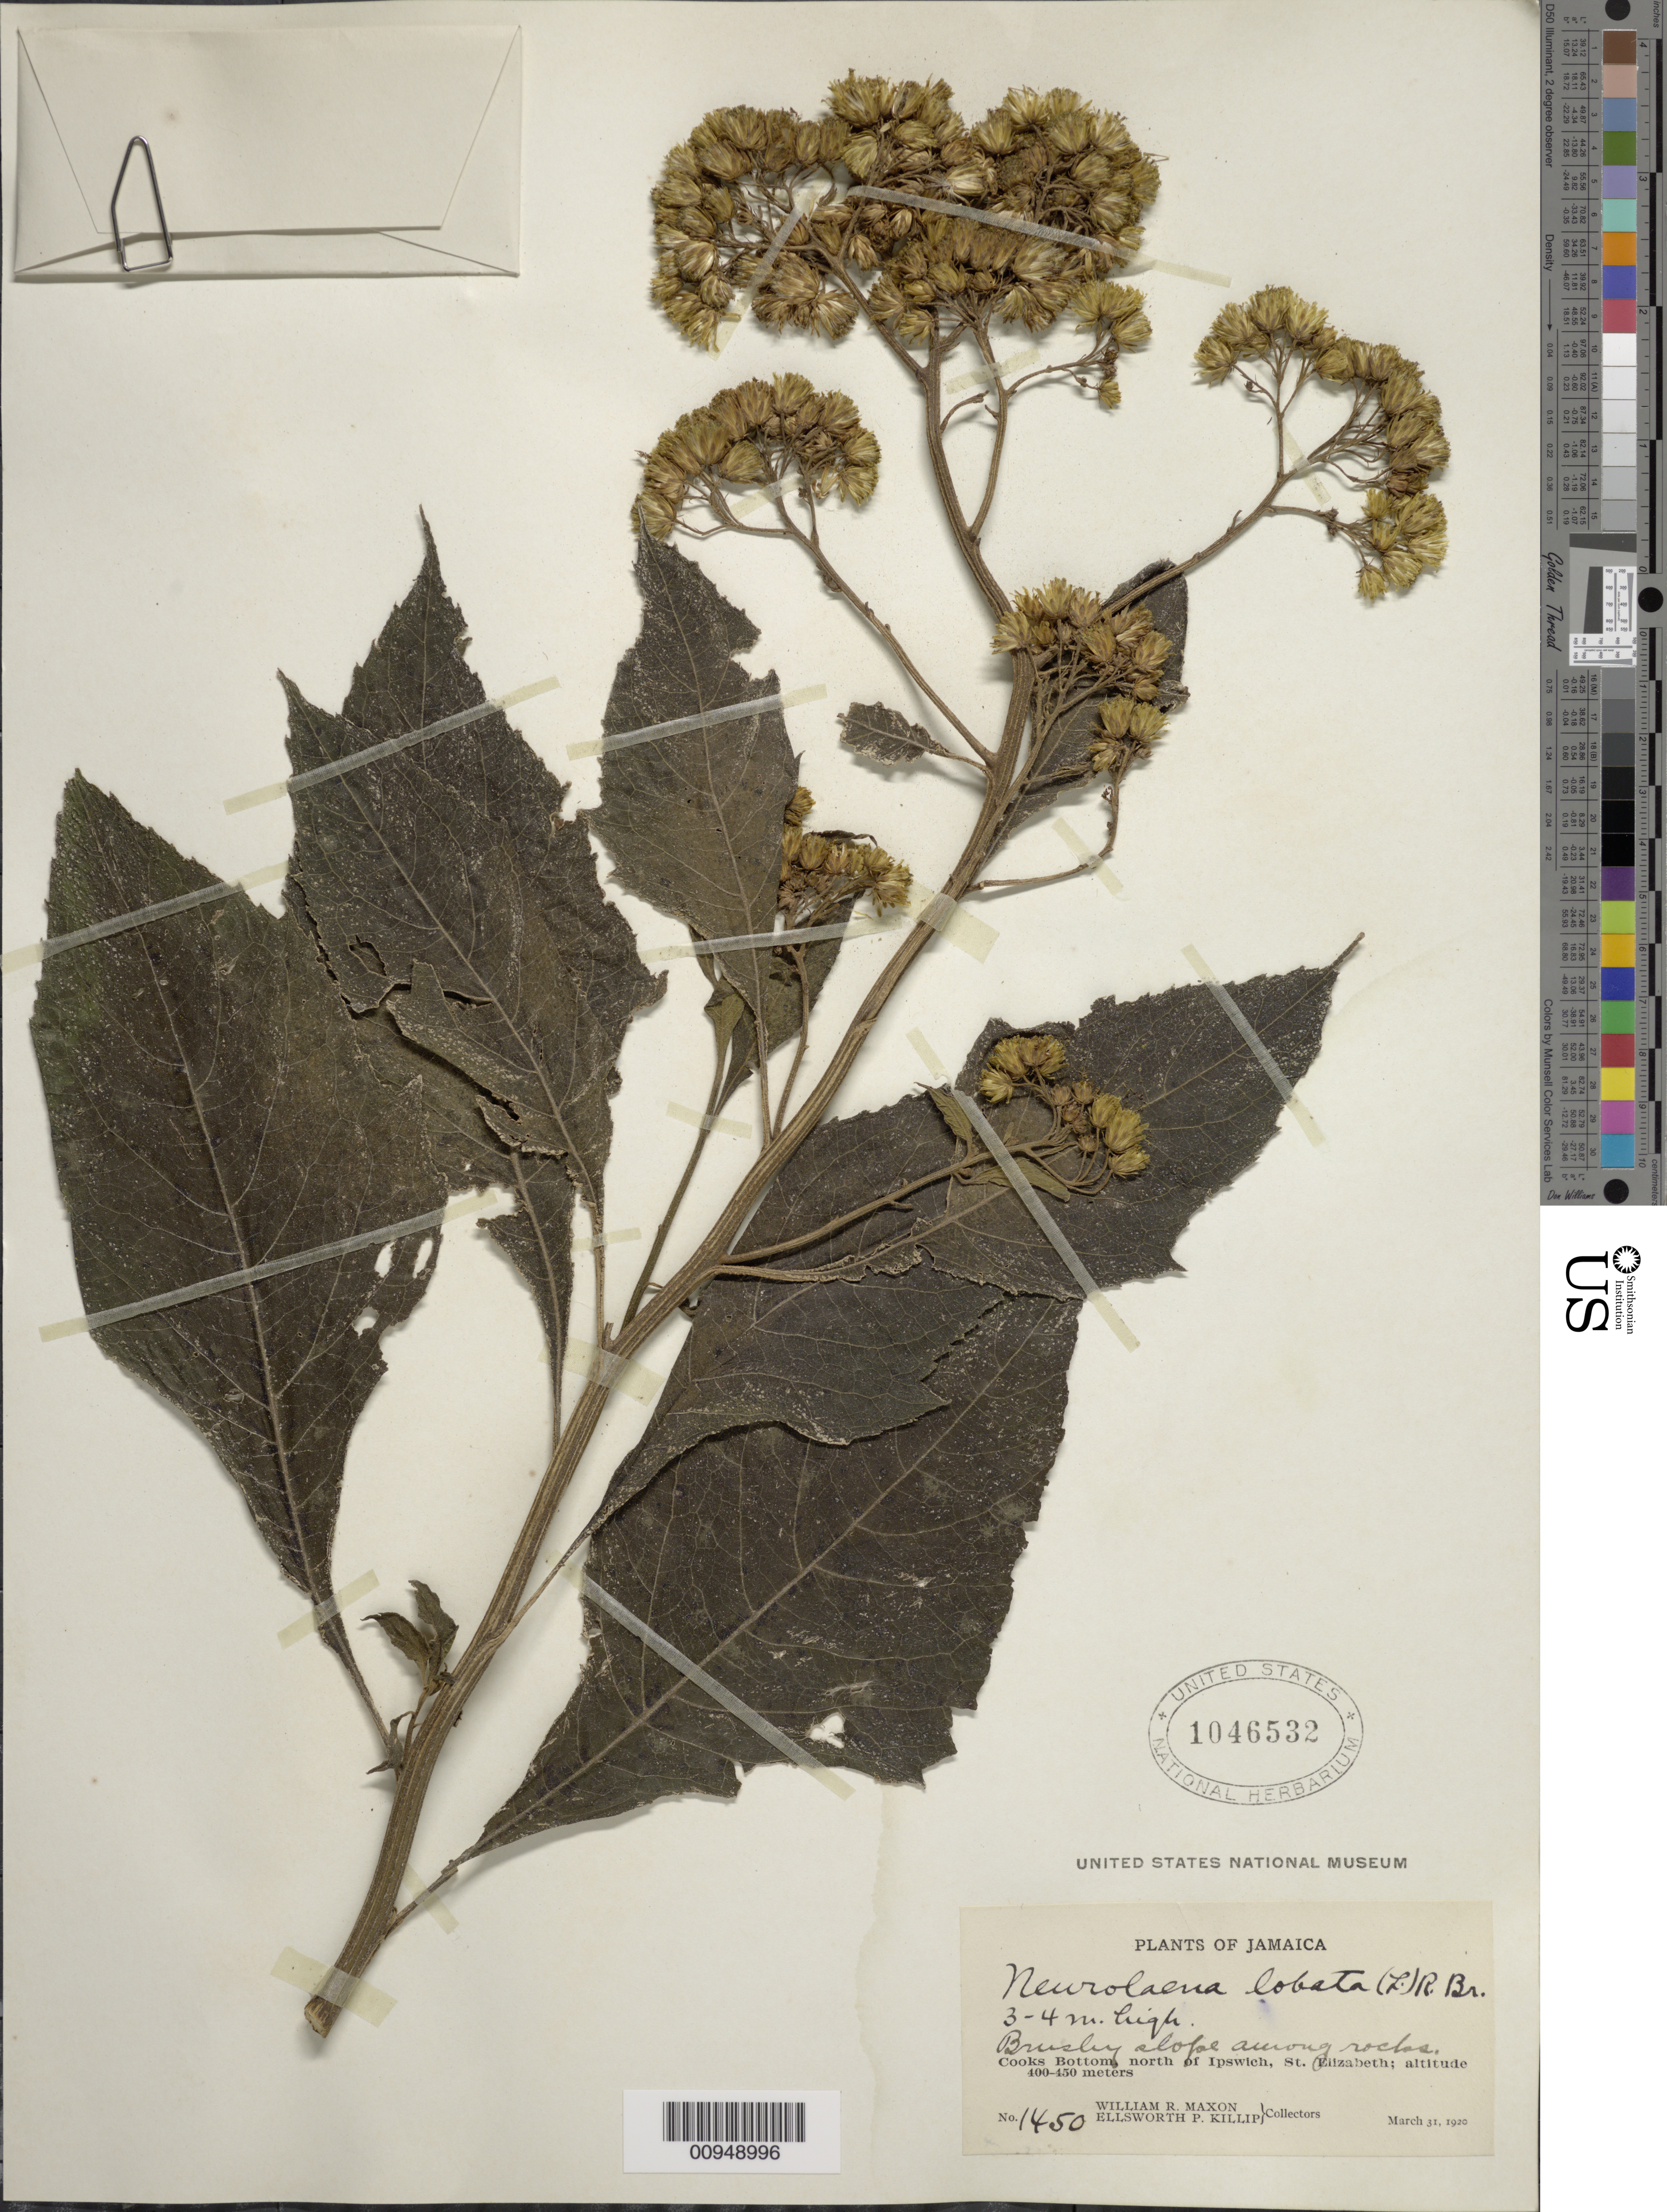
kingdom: Plantae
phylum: Tracheophyta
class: Magnoliopsida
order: Asterales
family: Asteraceae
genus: Neurolaena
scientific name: Neurolaena lobata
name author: (L.) R. Br. ex Cass.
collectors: W. R. Maxon & E. P. Killip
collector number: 1450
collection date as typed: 31 Mar 1920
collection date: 1920-03-31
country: Jamaica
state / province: Saint Elizabeth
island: Jamaica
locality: Cooks Bottom, N of Ipswich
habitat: Bushy slope among rocks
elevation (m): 400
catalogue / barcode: US 1046532